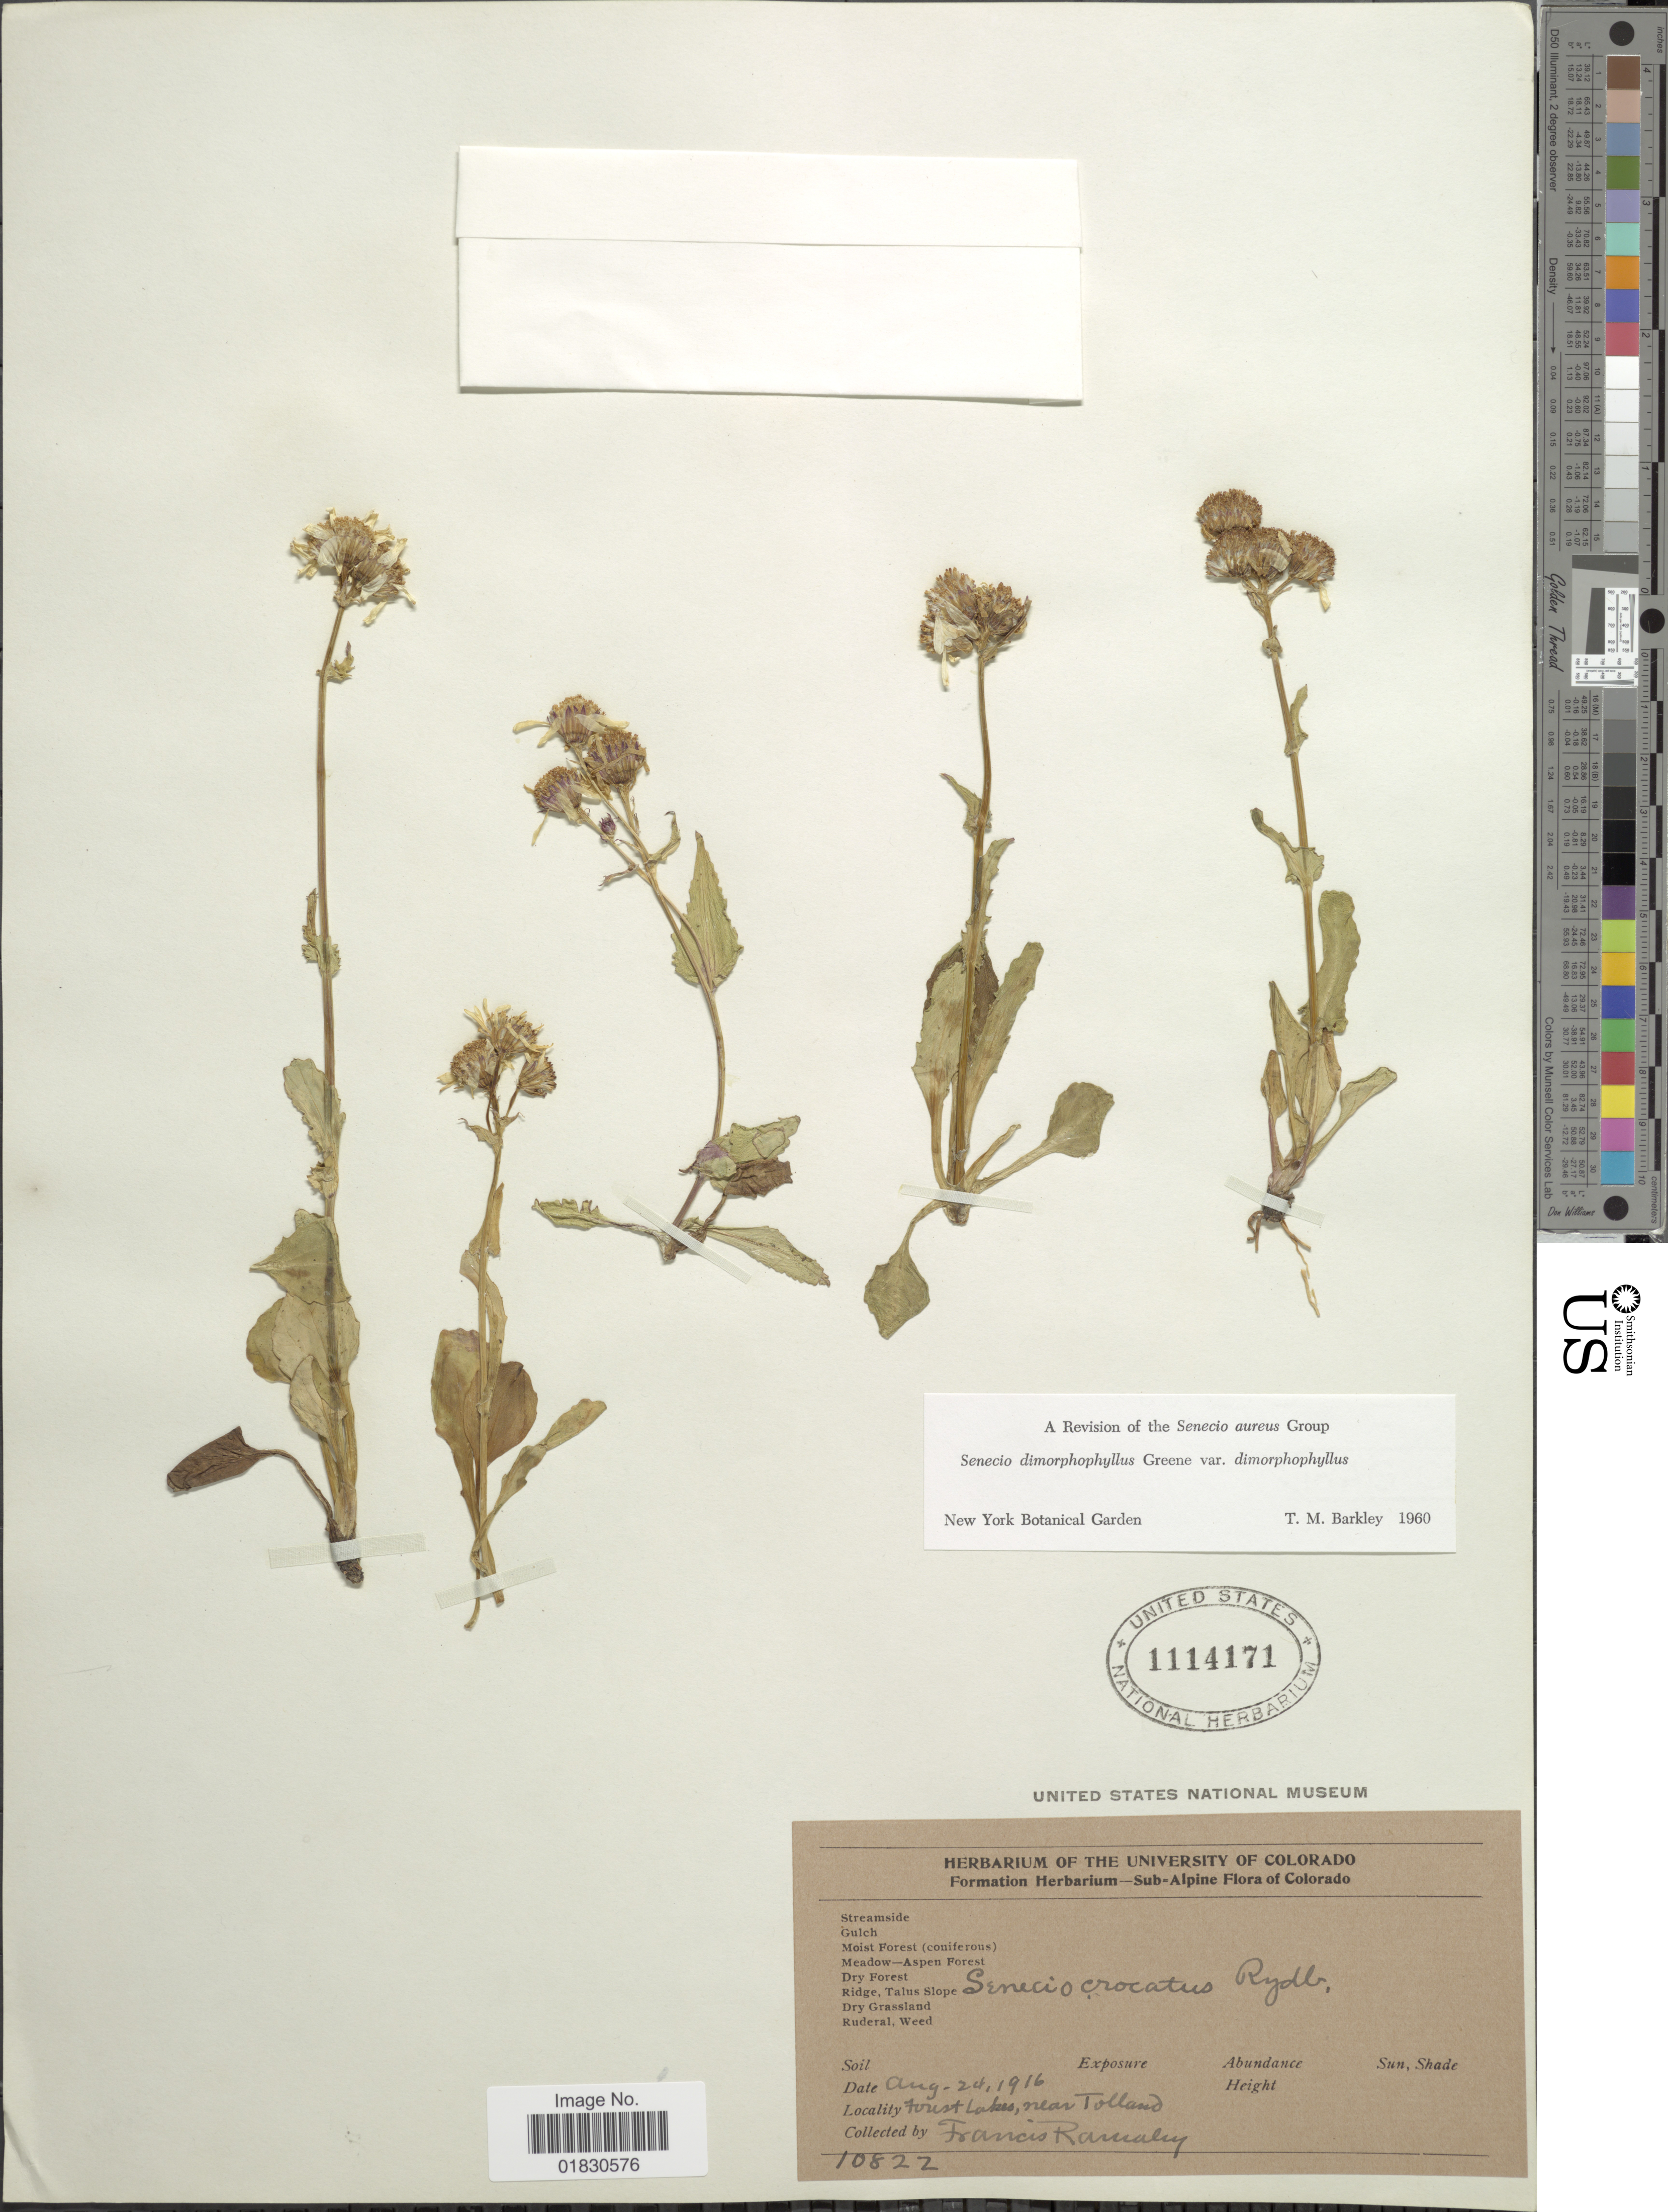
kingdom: Plantae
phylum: Tracheophyta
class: Magnoliopsida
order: Asterales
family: Asteraceae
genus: Packera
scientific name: Packera dimorphophylla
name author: (Greene) W.A. Weber & Á. Löve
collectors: F. Ramaley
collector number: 10822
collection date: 1916-08-24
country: United States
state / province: Colorado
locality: Sub-Alpine, Colorado, Forest Lakes, near Tolland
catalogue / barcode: US 1114171